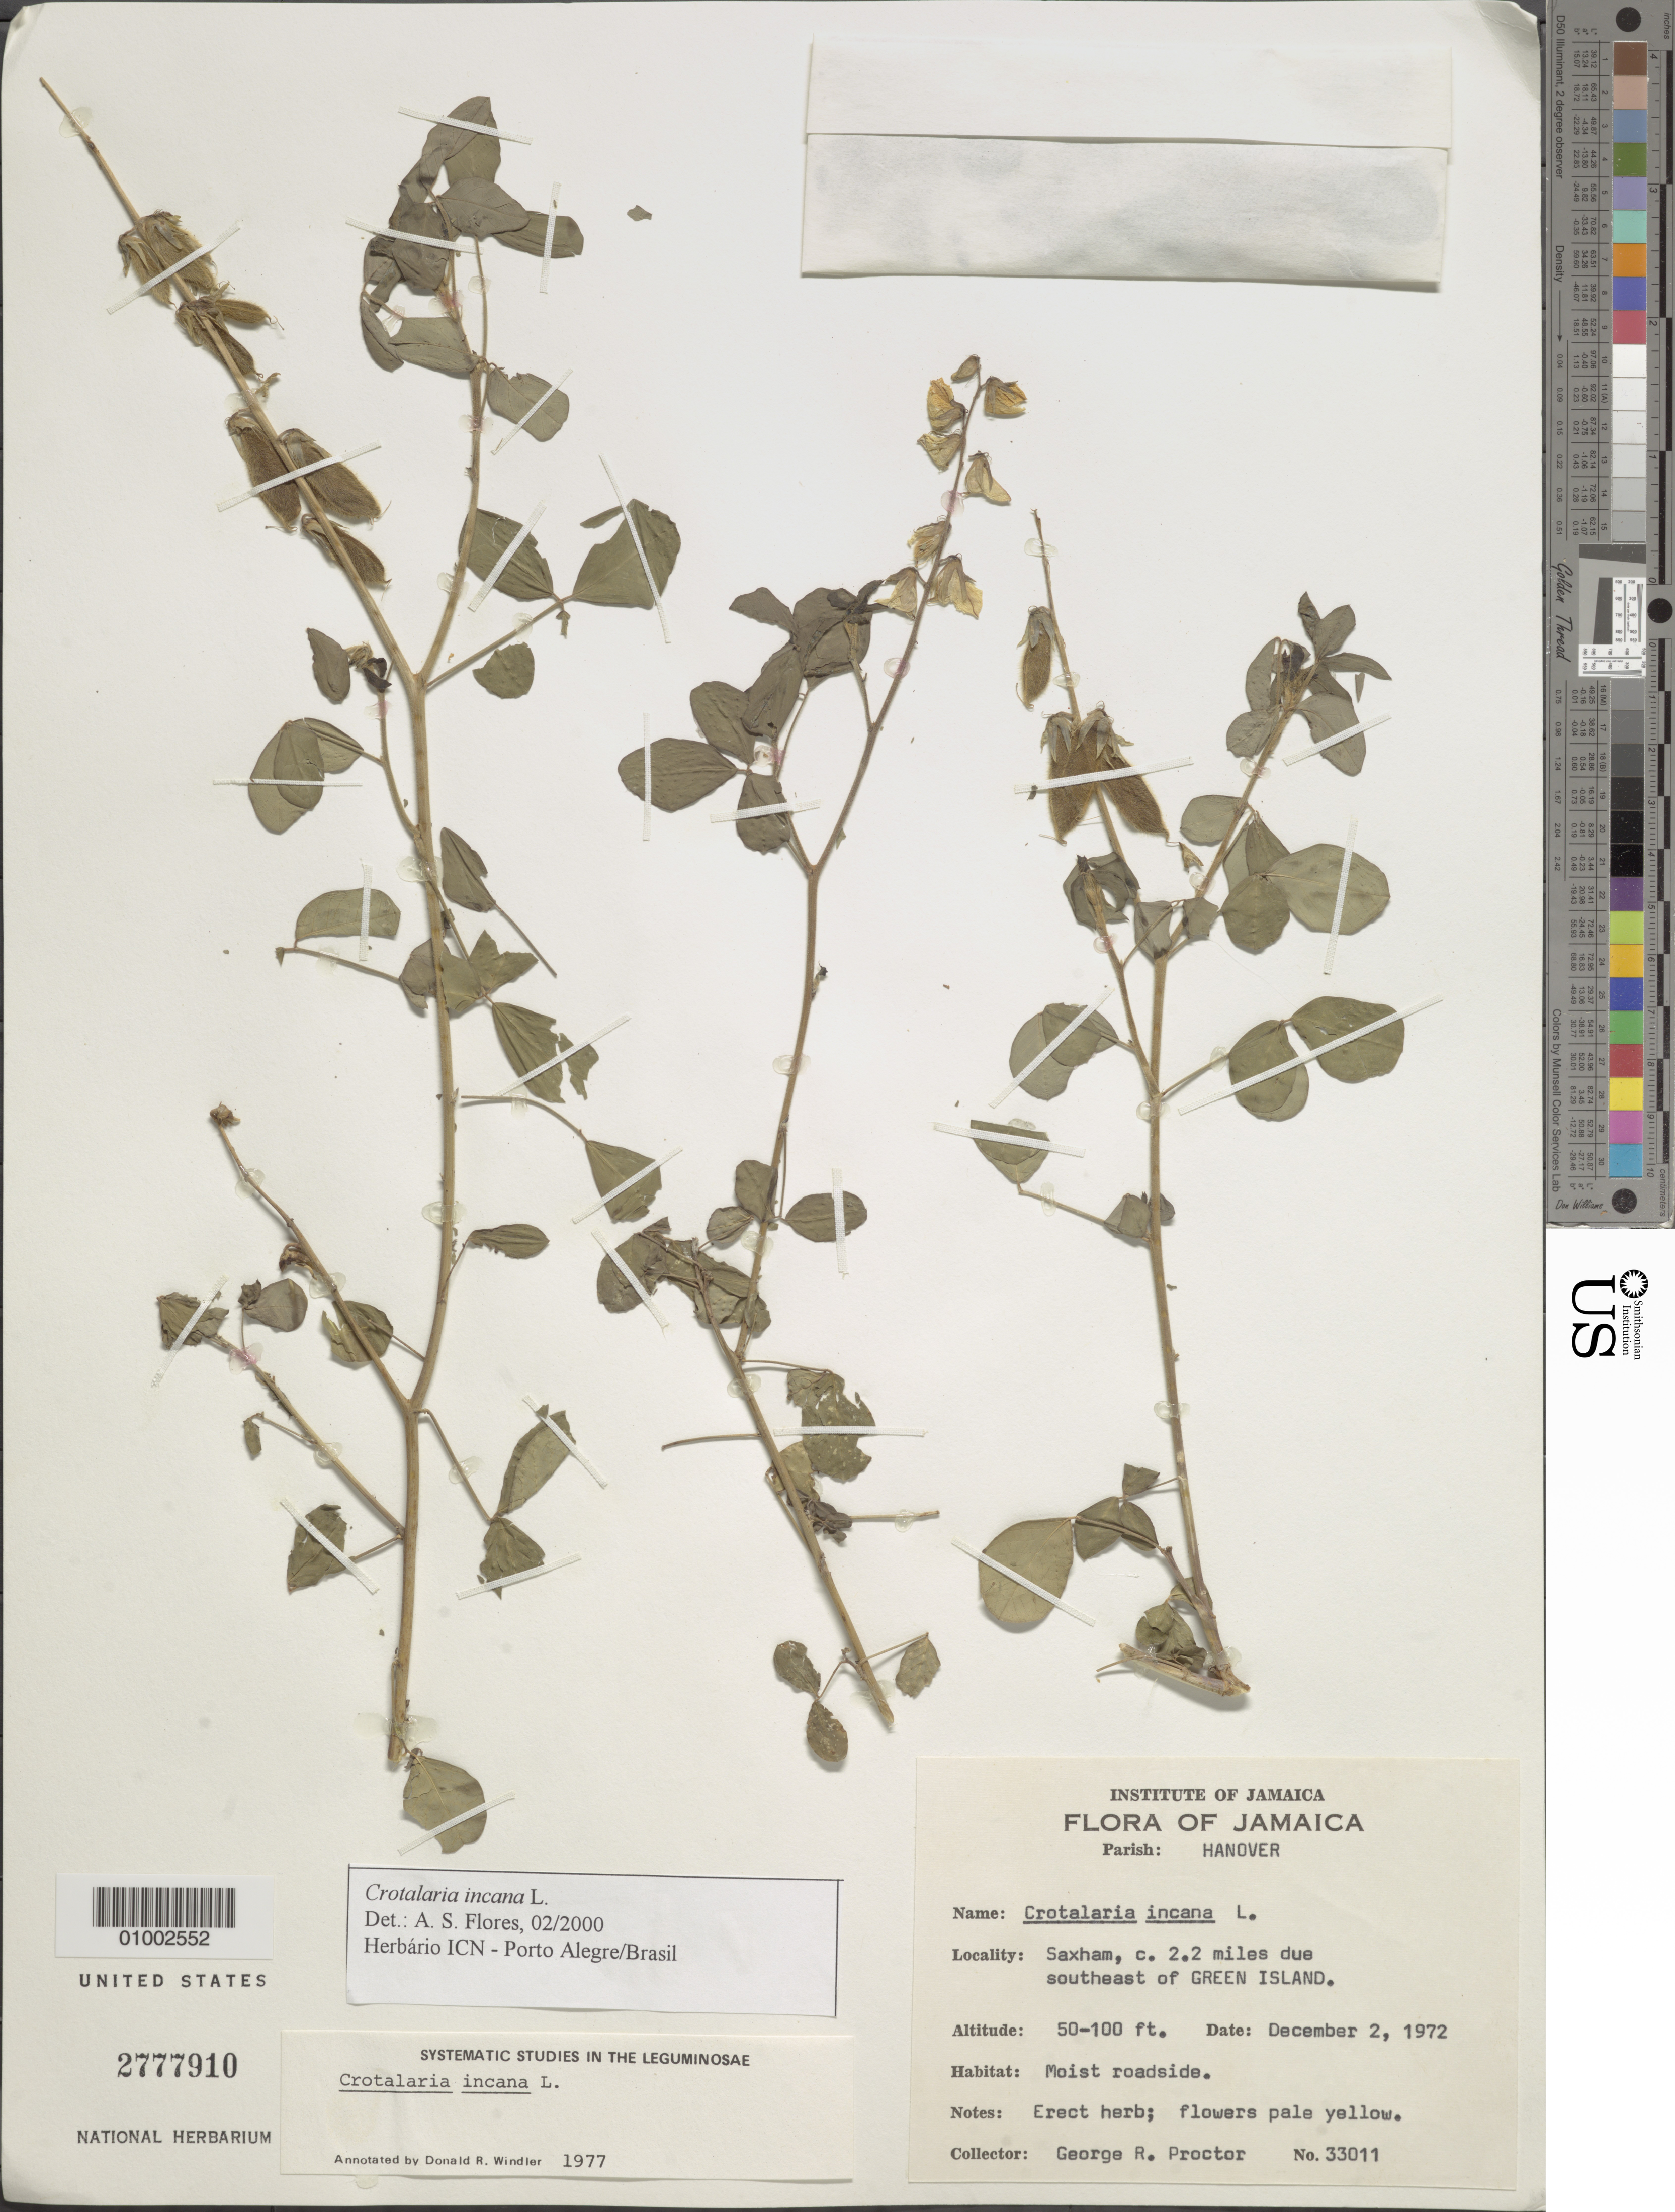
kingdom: Plantae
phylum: Tracheophyta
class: Magnoliopsida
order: Fabales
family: Fabaceae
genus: Crotalaria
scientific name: Crotalaria incana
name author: L.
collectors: G. R. Proctor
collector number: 33011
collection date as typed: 02 Dec 1972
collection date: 1972-12-02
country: Jamaica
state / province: Hanover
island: Jamaica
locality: Saxham, 2.2 miles due SE of Green Island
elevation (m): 15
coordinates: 0 N, 0 E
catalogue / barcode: US 2777910